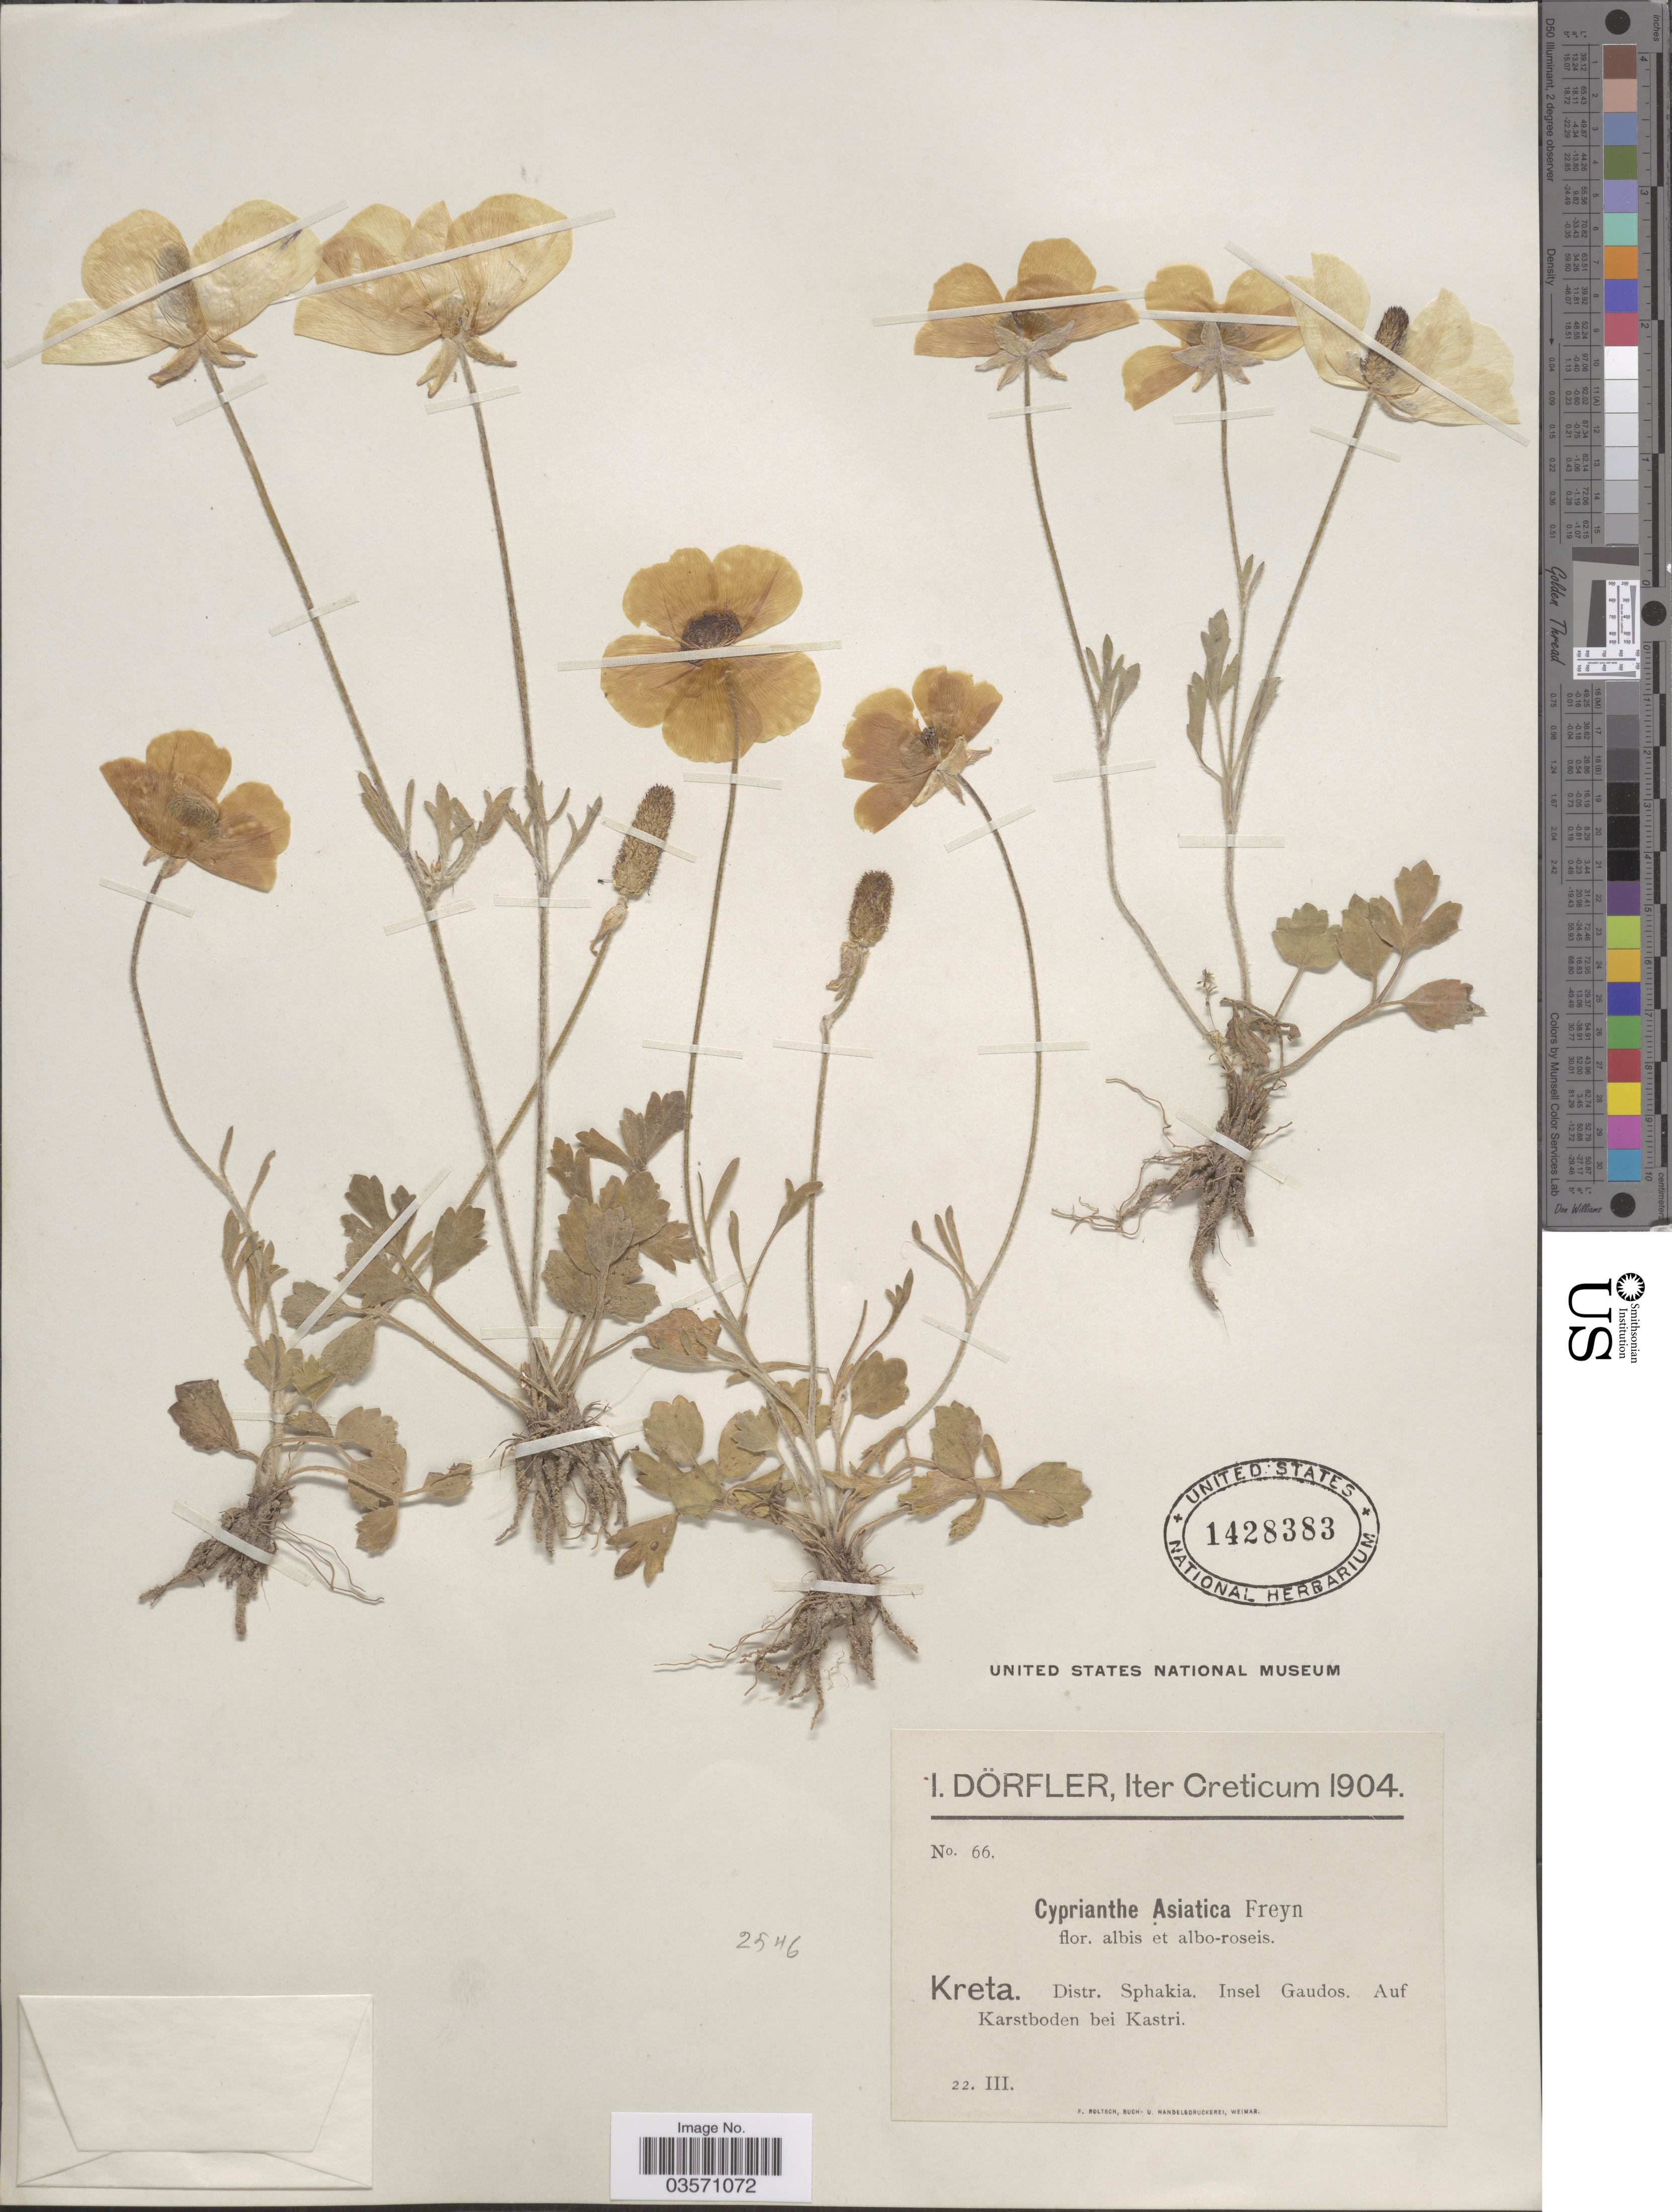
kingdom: Plantae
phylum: Tracheophyta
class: Magnoliopsida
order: Ranunculales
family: Ranunculaceae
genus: Ranunculus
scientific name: Ranunculus asiaticus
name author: L.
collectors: I. Dörfler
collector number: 66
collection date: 1904-03-22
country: Greece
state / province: Crete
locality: Kreta. Distr. Sphakia. Insel Gaudos. Auf Karstboden bei Kastri.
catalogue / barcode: US 1428383